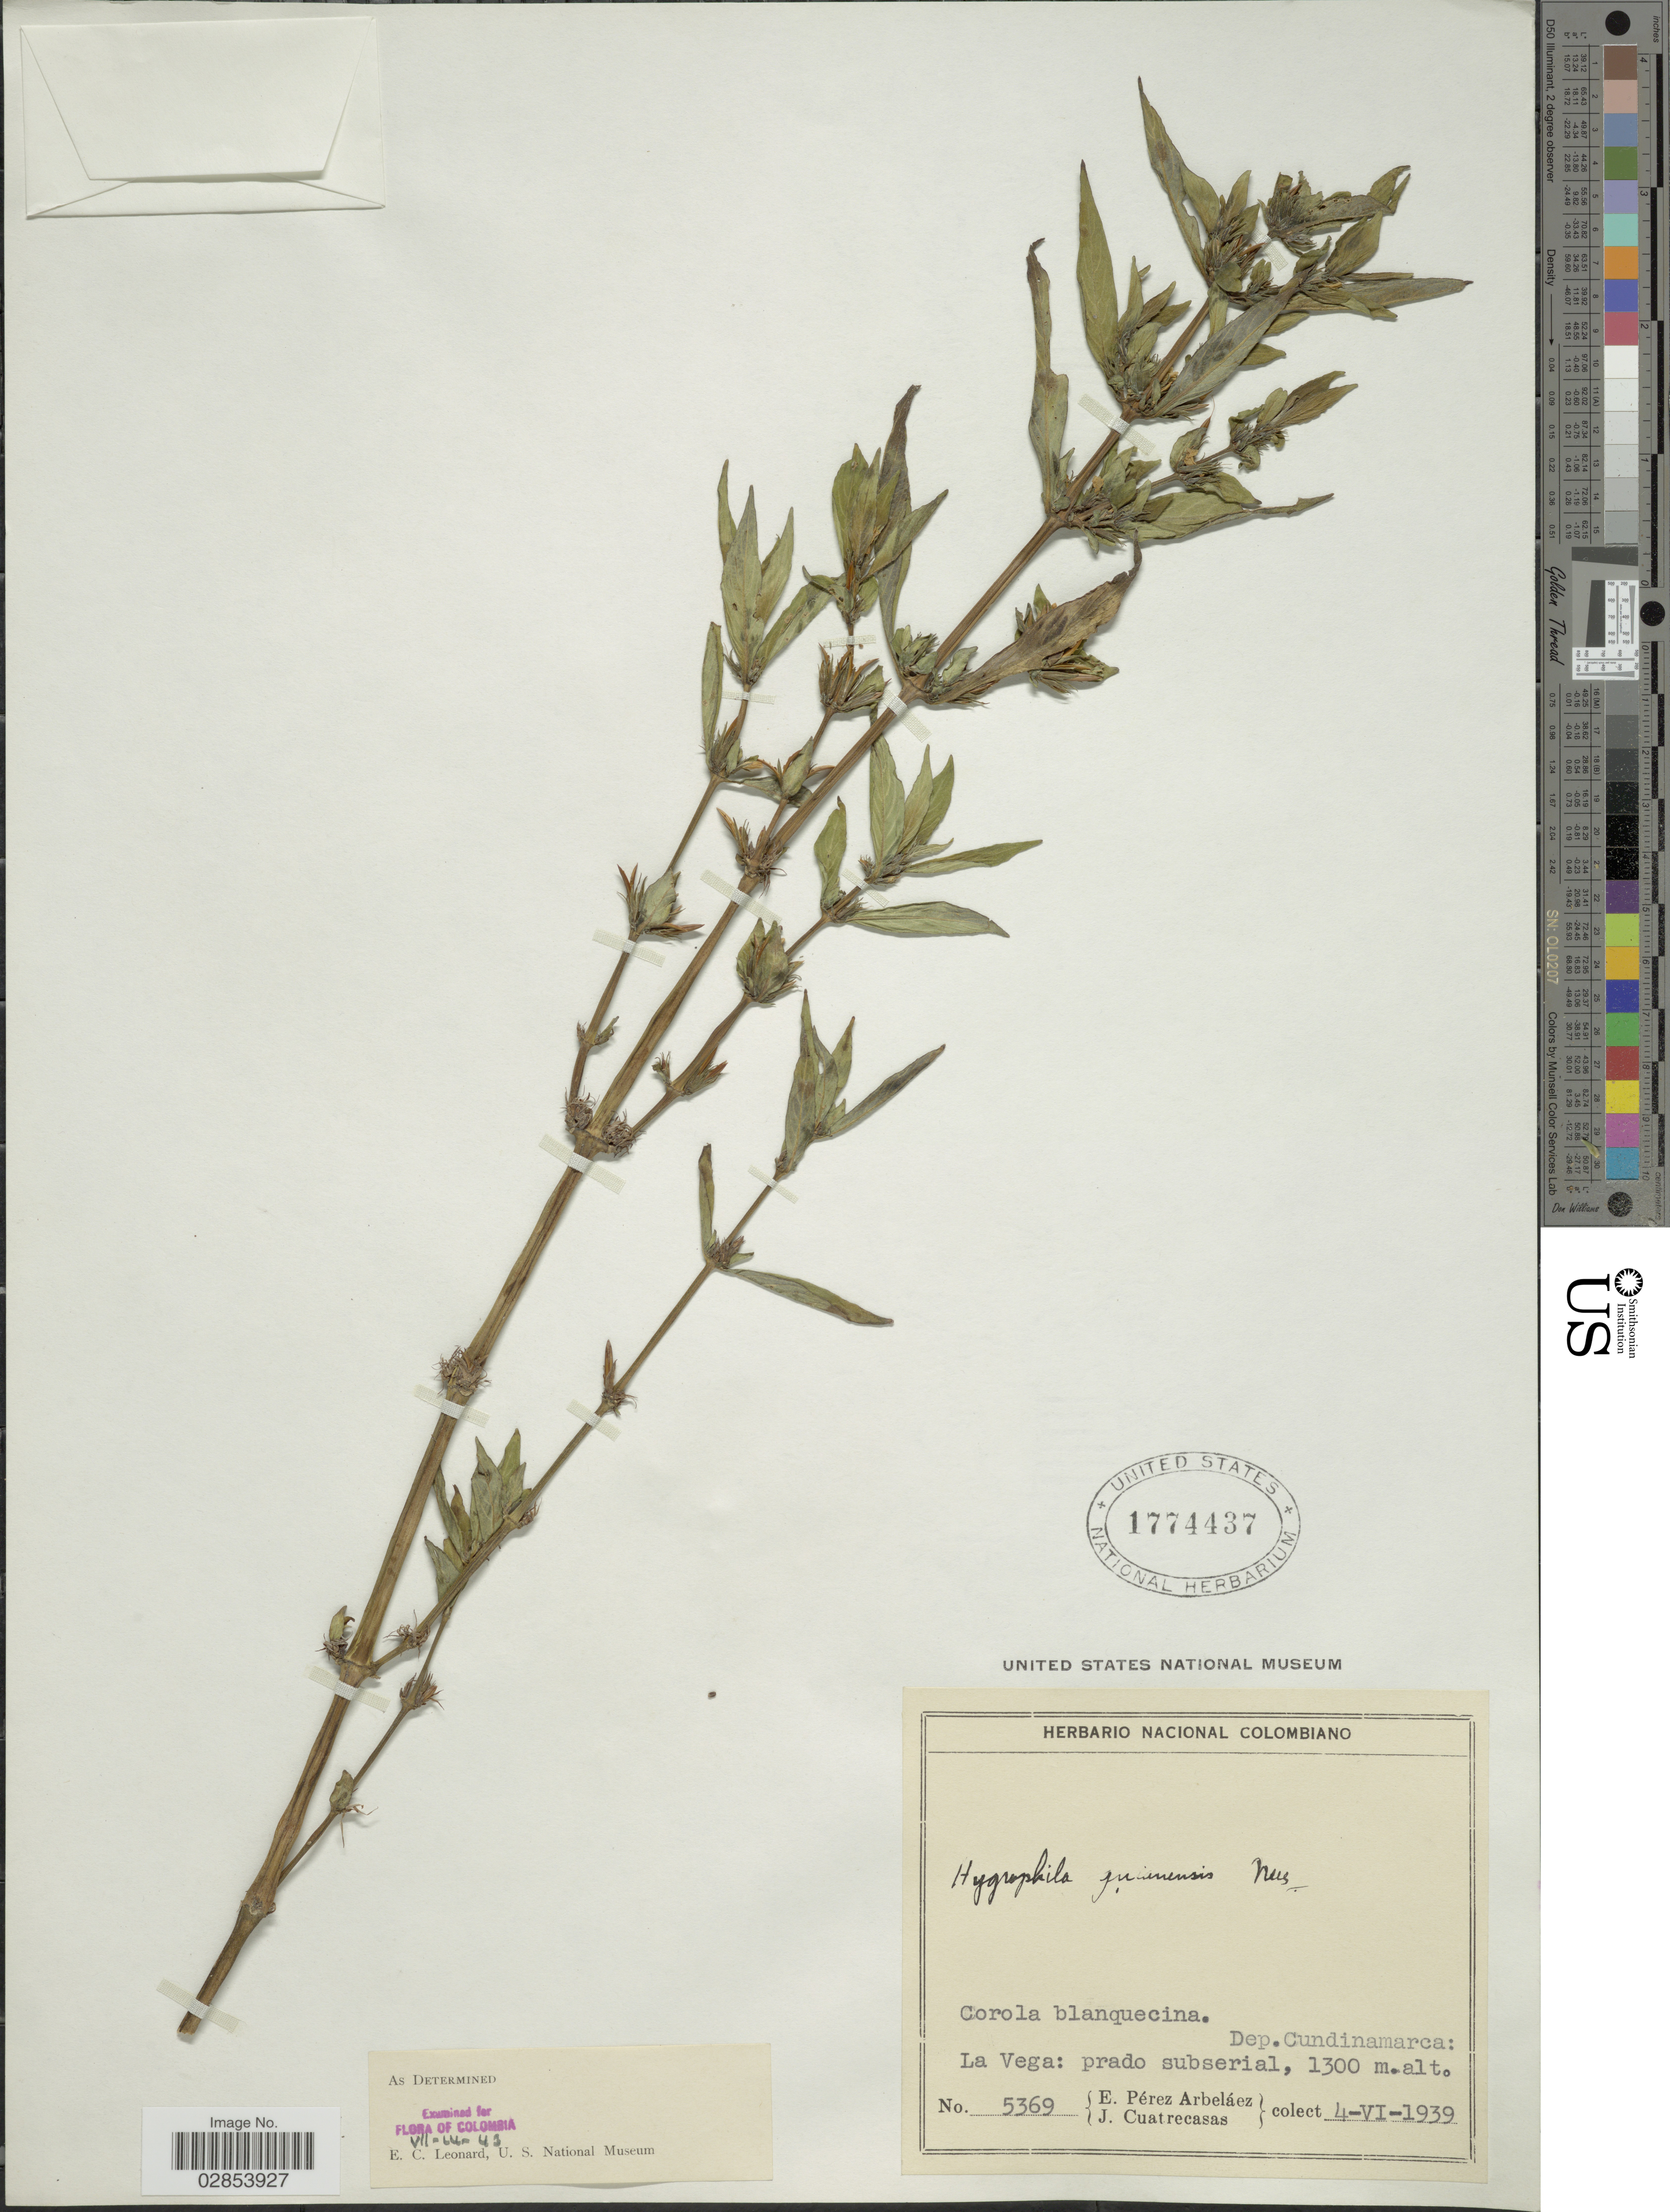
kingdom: Plantae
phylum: Tracheophyta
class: Magnoliopsida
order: Lamiales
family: Acanthaceae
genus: Hygrophila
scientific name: Hygrophila costata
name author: Nees & T. Nees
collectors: E. Pérez Arbeláez & J. Cuatrecasas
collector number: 5369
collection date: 1939-06-04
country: Colombia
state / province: Cundinamarca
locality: Dep. Cundinamarca: La Vega: prado subserial.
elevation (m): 1300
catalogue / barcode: US 1774437